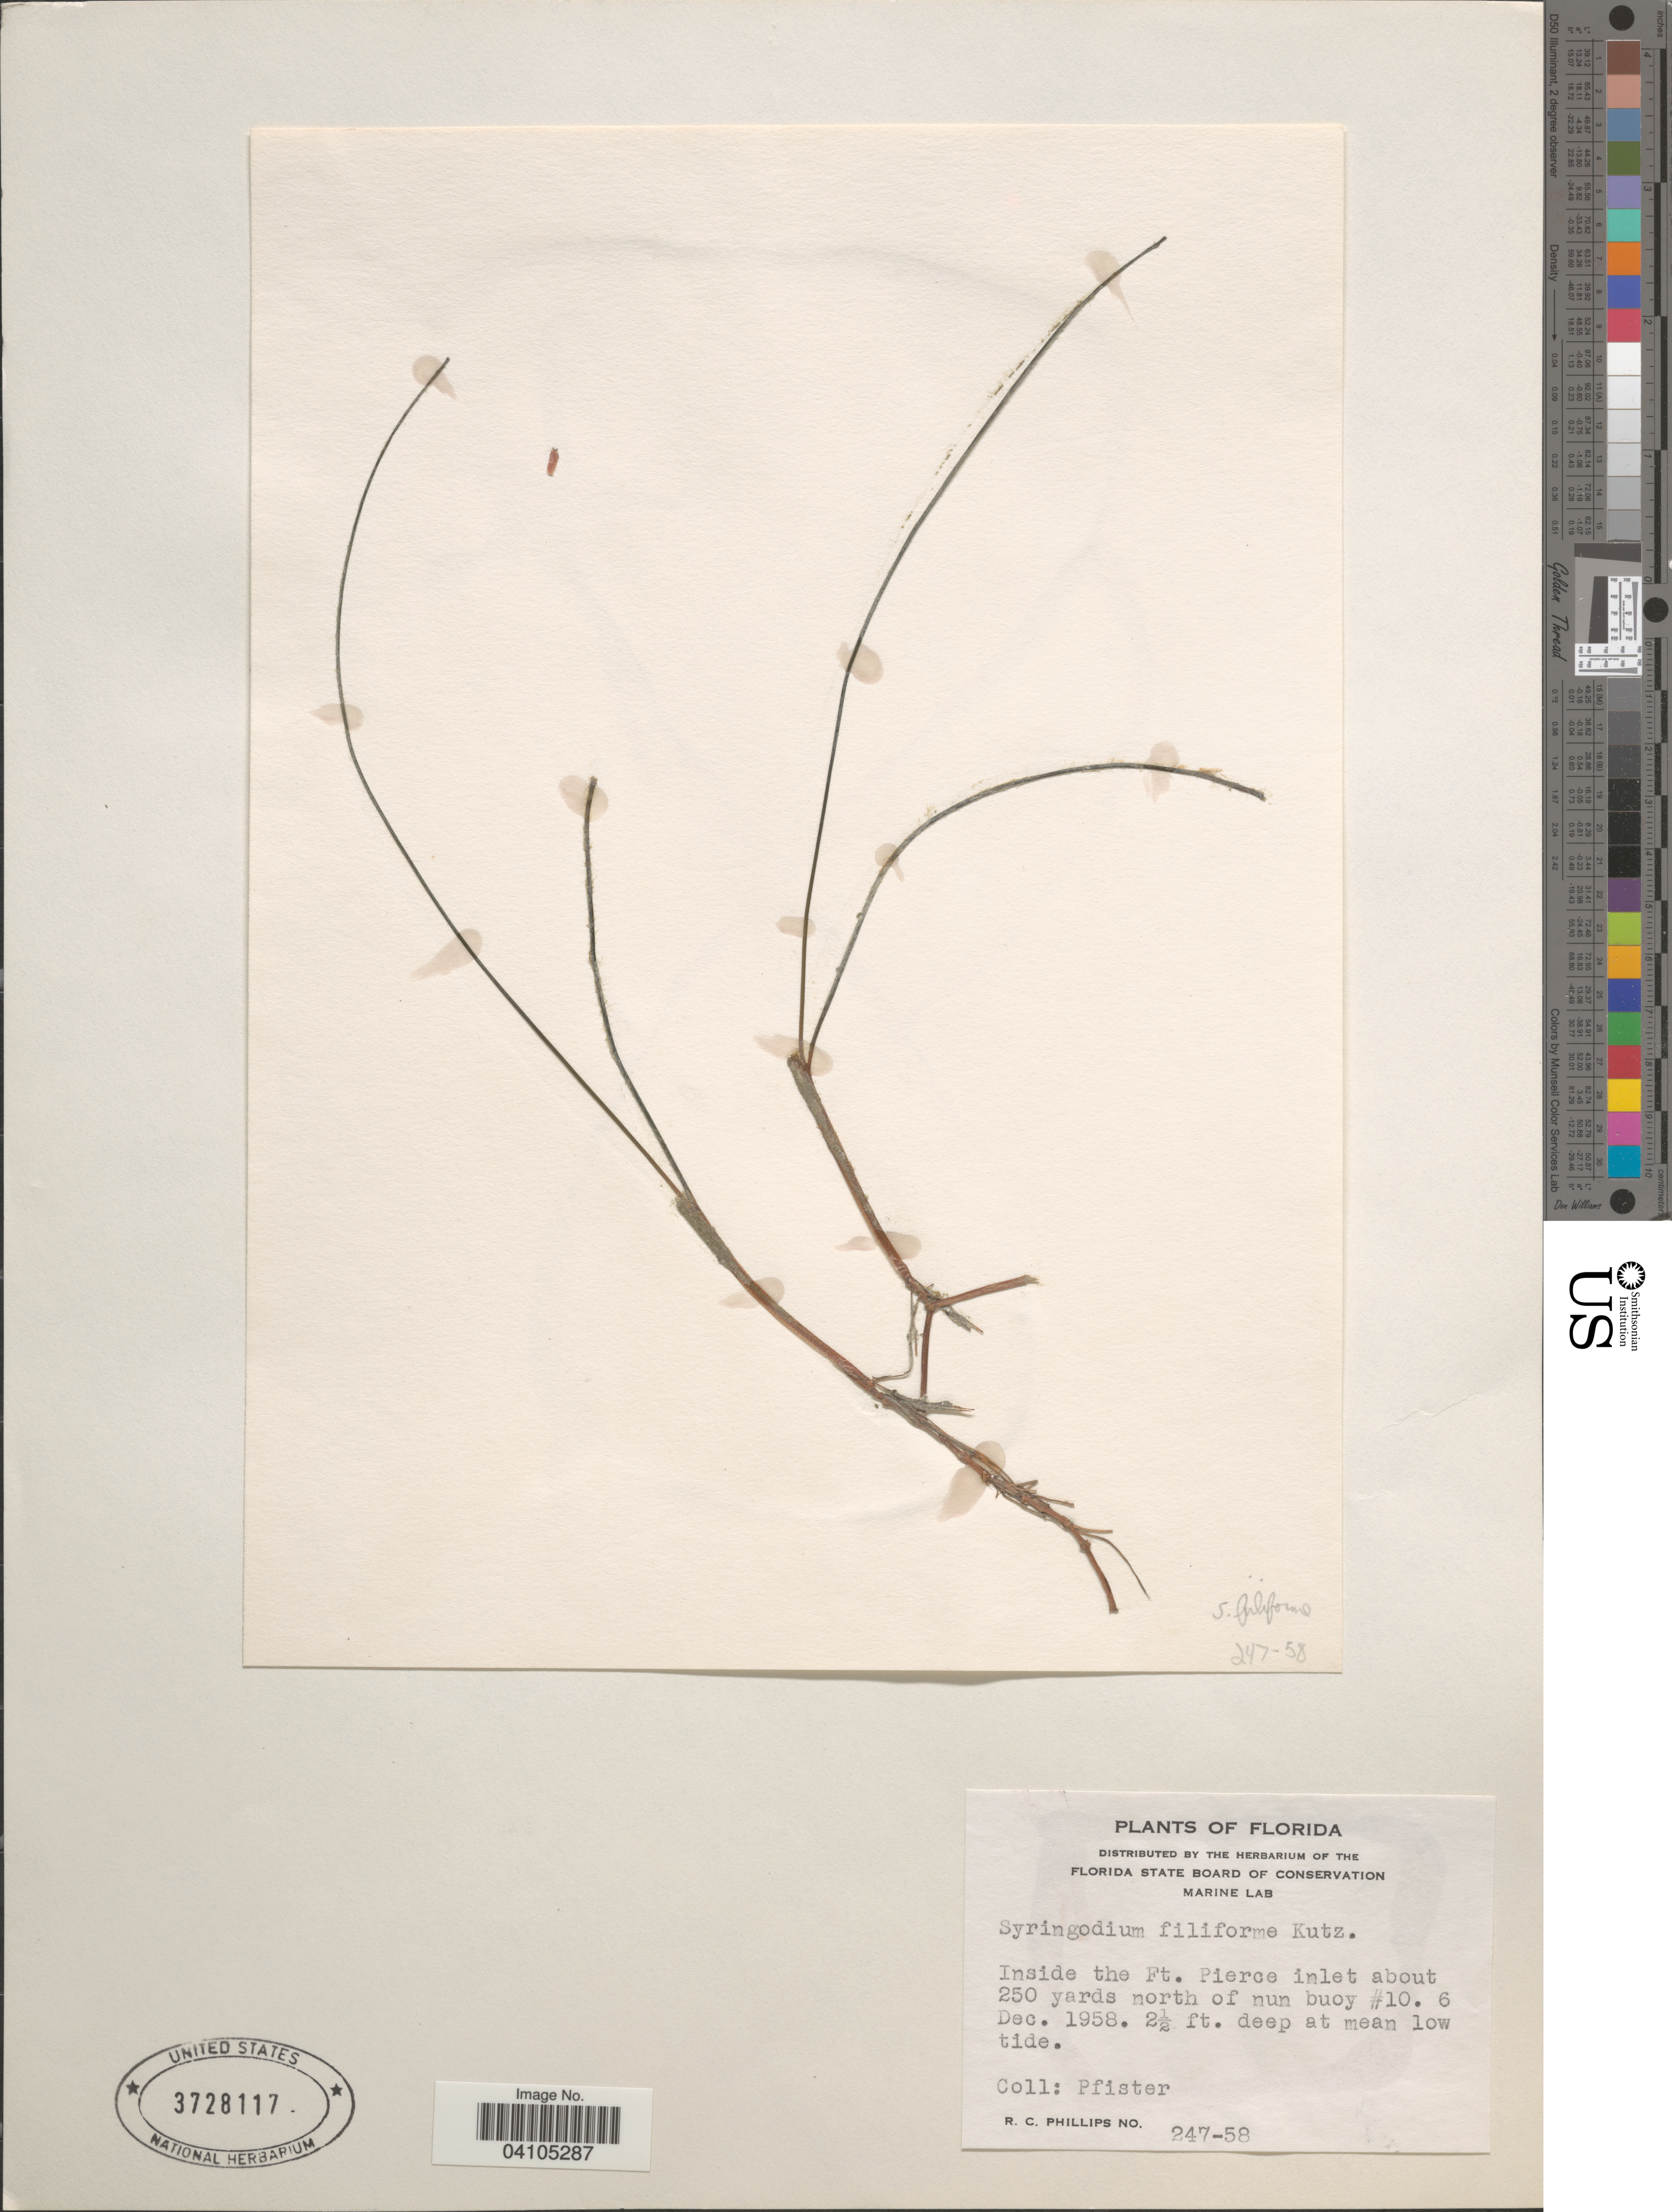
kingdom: Plantae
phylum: Tracheophyta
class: Liliopsida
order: Alismatales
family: Cymodoceaceae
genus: Syringodium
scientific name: Syringodium filiforme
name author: Kütz.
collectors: -. Pfister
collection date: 1958-12-06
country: United States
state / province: Florida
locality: Inside the Ft. Pierce inlet about 250 yards north of nun buoy #10.6.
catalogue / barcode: US 3728117